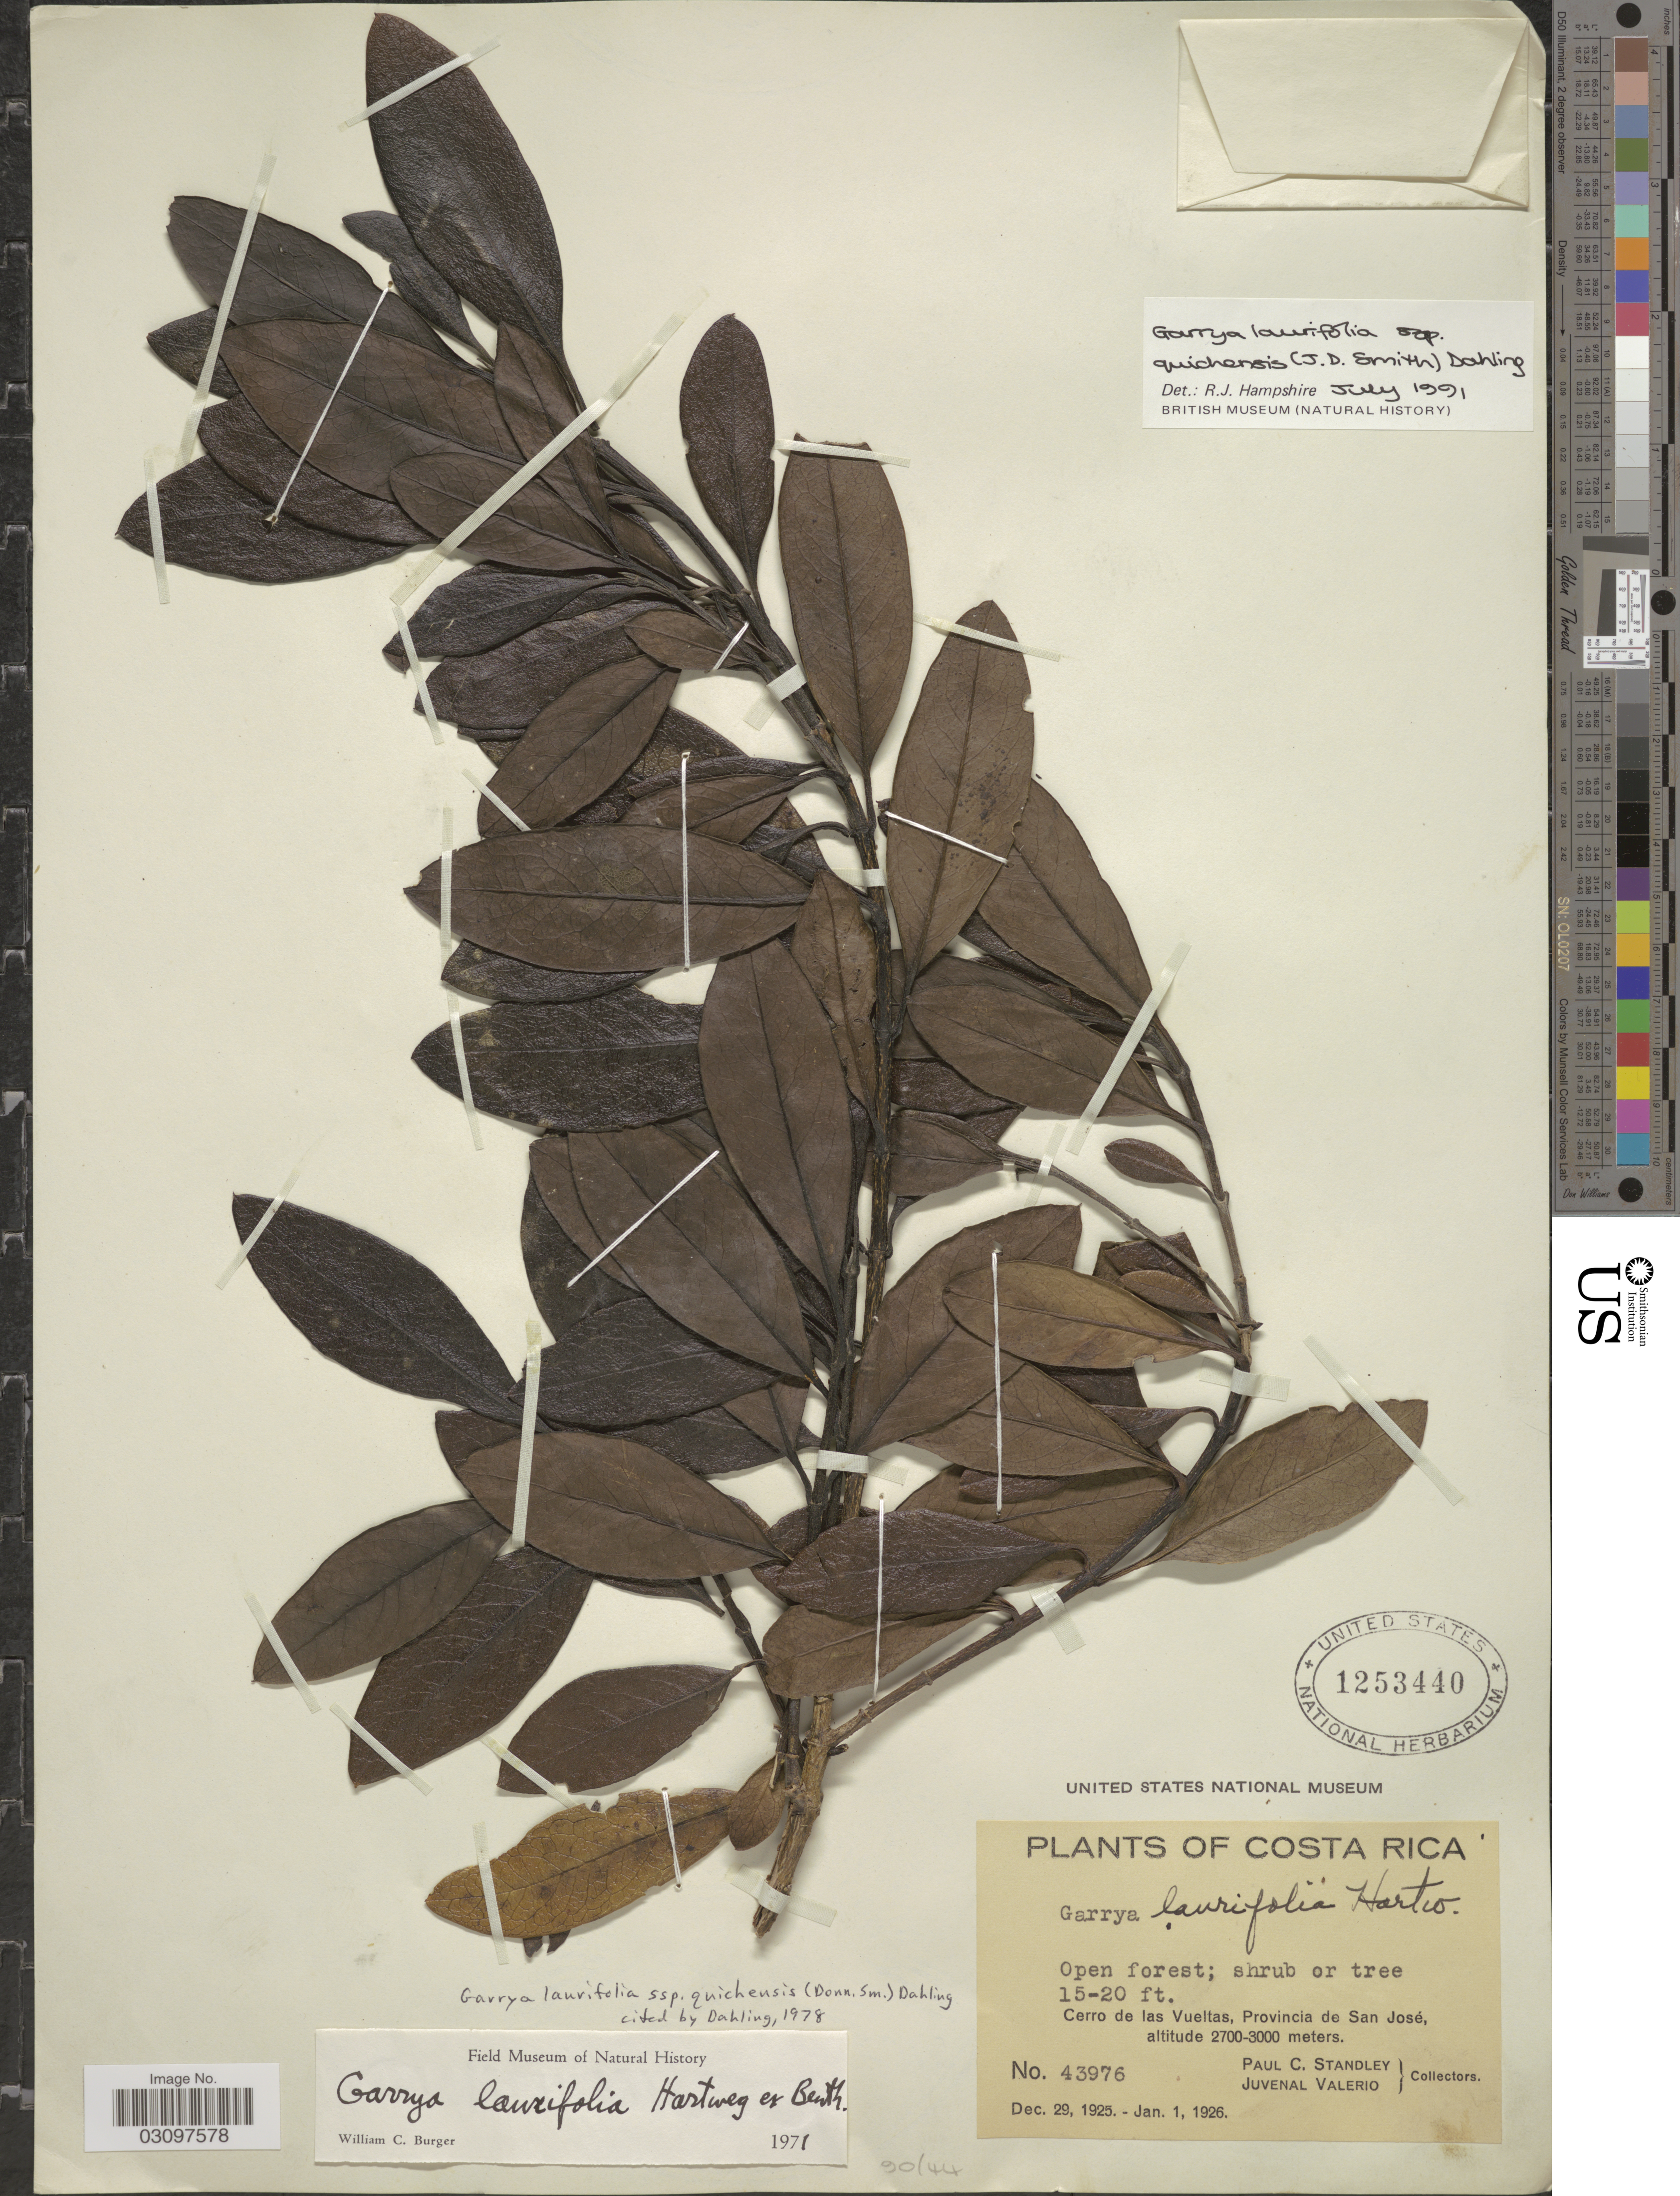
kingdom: Plantae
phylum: Tracheophyta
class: Magnoliopsida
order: Garryales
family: Garryaceae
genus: Garrya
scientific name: Garrya laurifolia subsp. quichensis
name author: (Donn. Sm.) Dahling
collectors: P. C. Standley & J. Valerio R.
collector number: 43976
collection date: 1925-12-29/1926-01-01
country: Costa Rica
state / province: San José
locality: Cerro de Las Vueltas.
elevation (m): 2700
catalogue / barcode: US 1253440